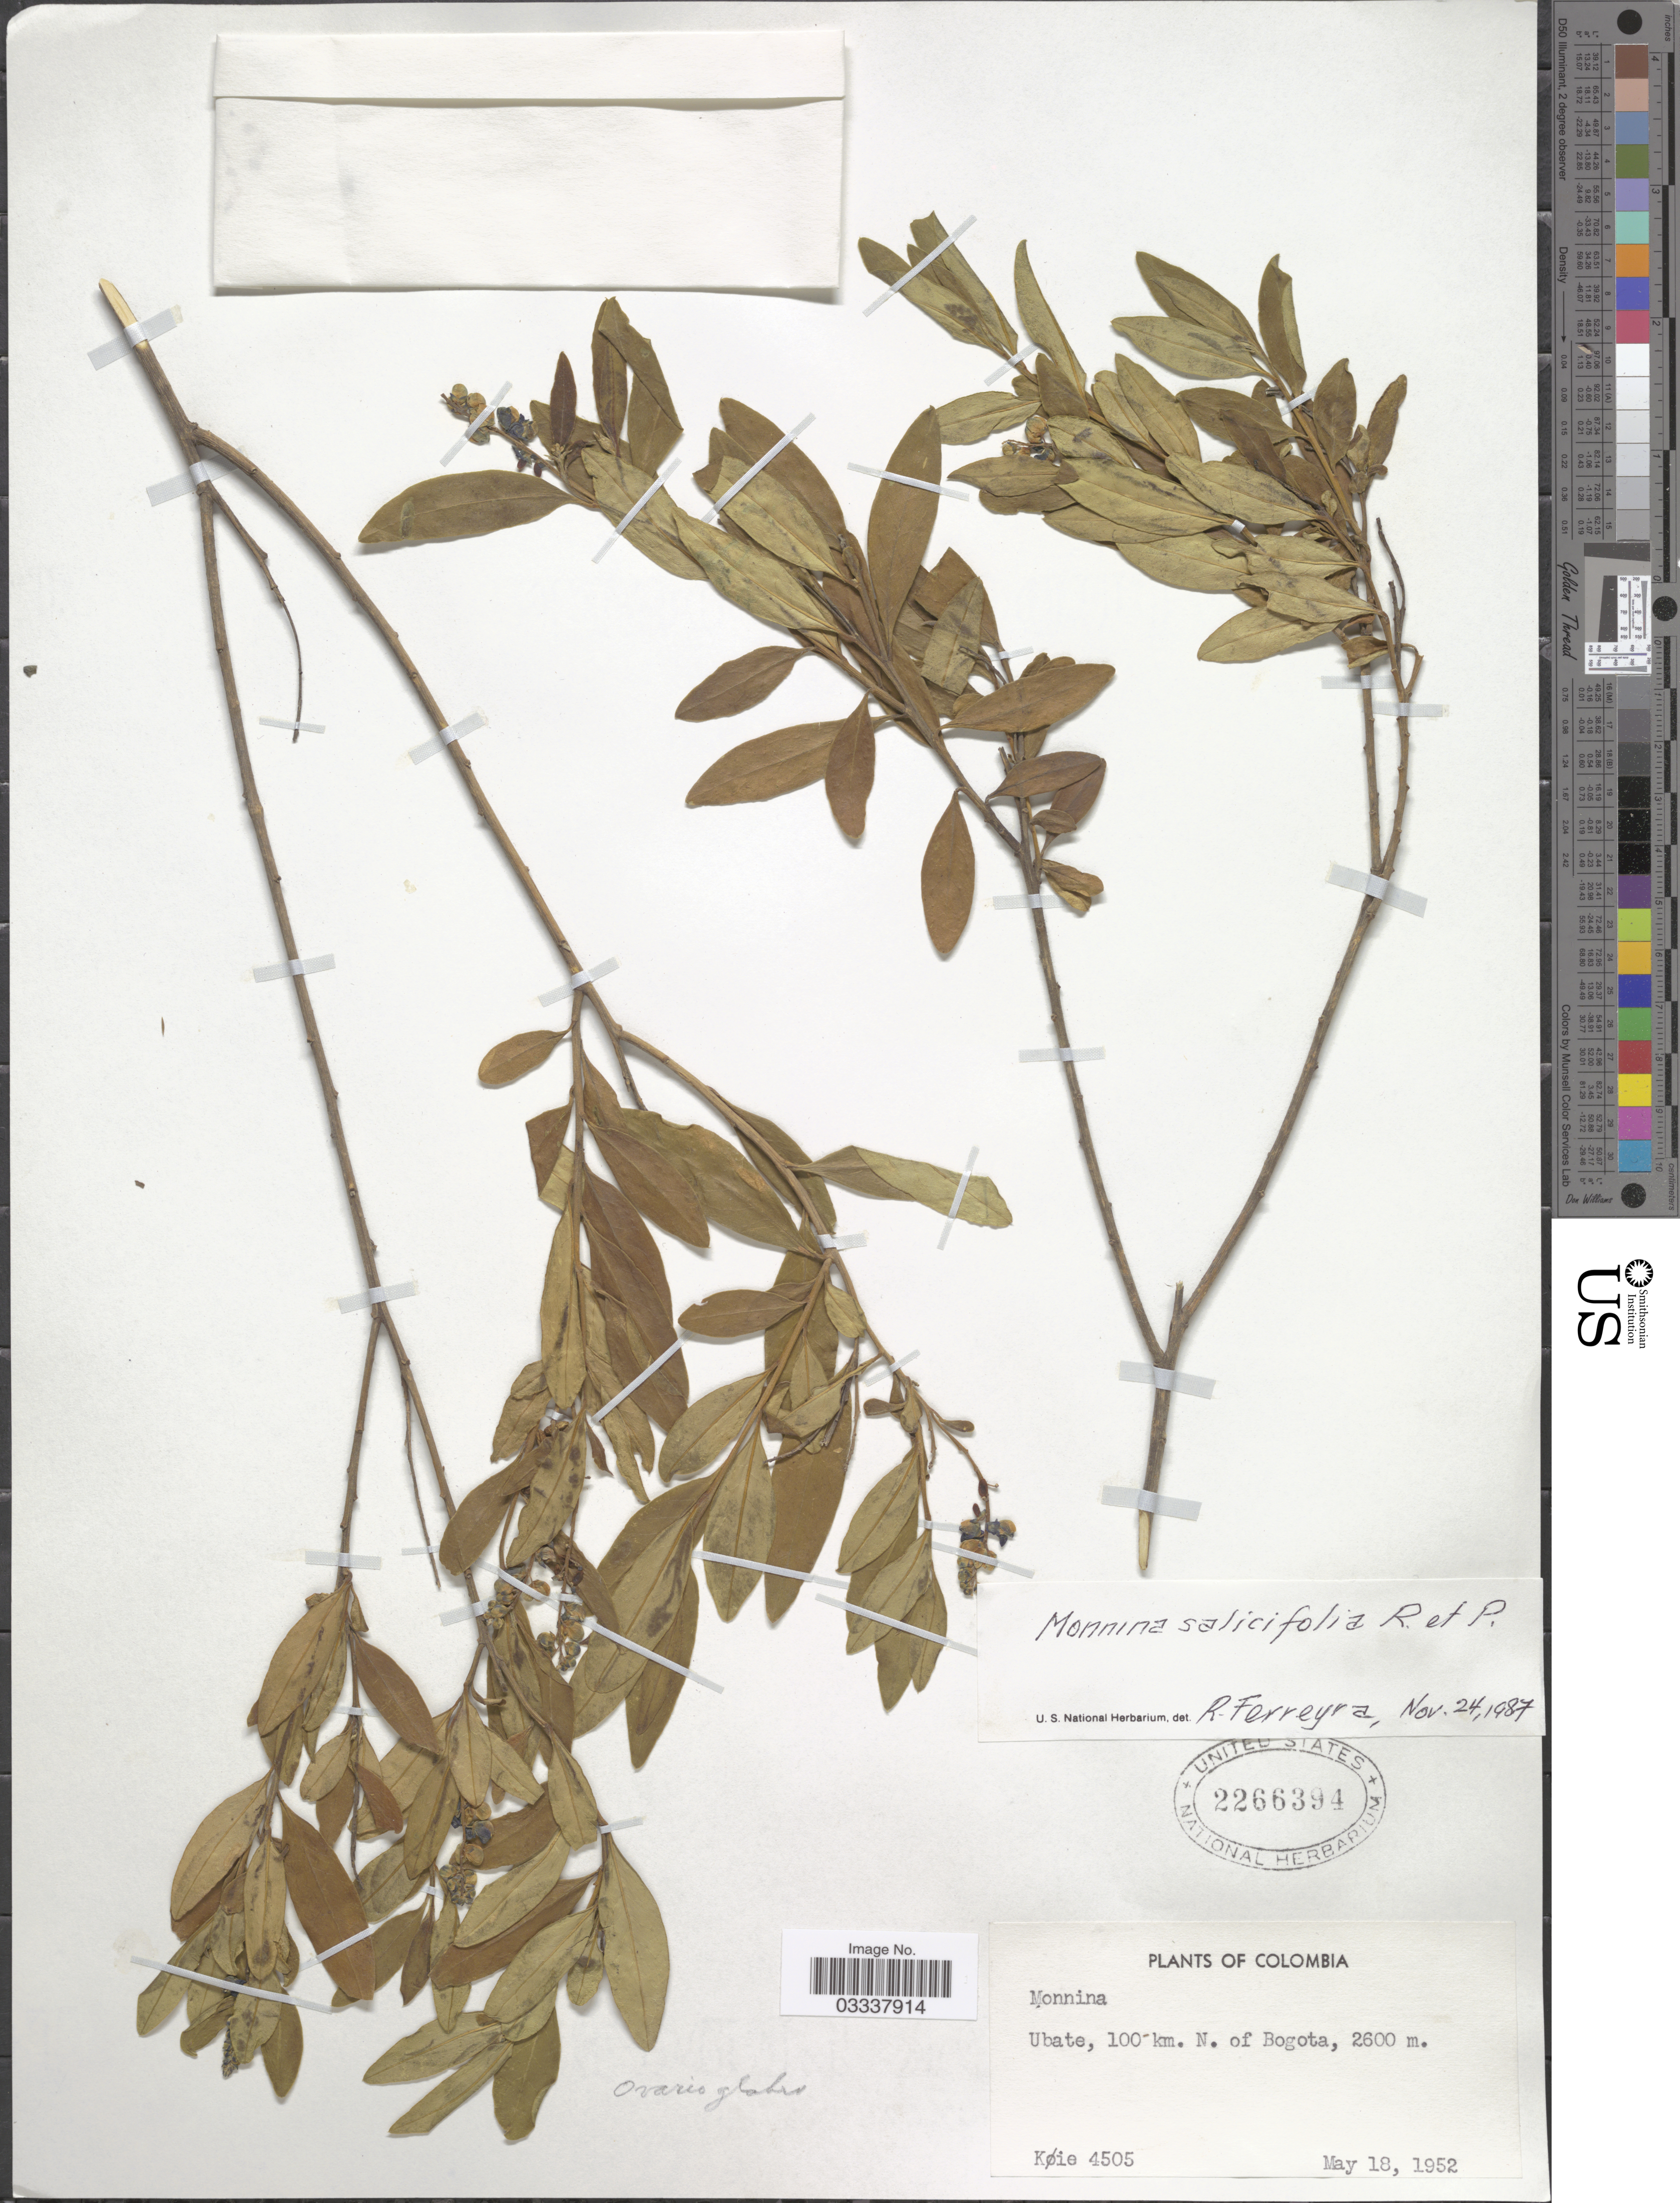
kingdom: Plantae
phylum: Tracheophyta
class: Magnoliopsida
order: Fabales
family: Polygalaceae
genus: Monnina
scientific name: Monnina salicifolia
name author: Ruiz & Pav.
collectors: Køie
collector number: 4505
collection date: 1952-05-18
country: Colombia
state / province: Bogota D.C.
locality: Ubate, 100 km. N. of Bogota.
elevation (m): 2600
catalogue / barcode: US 2266394